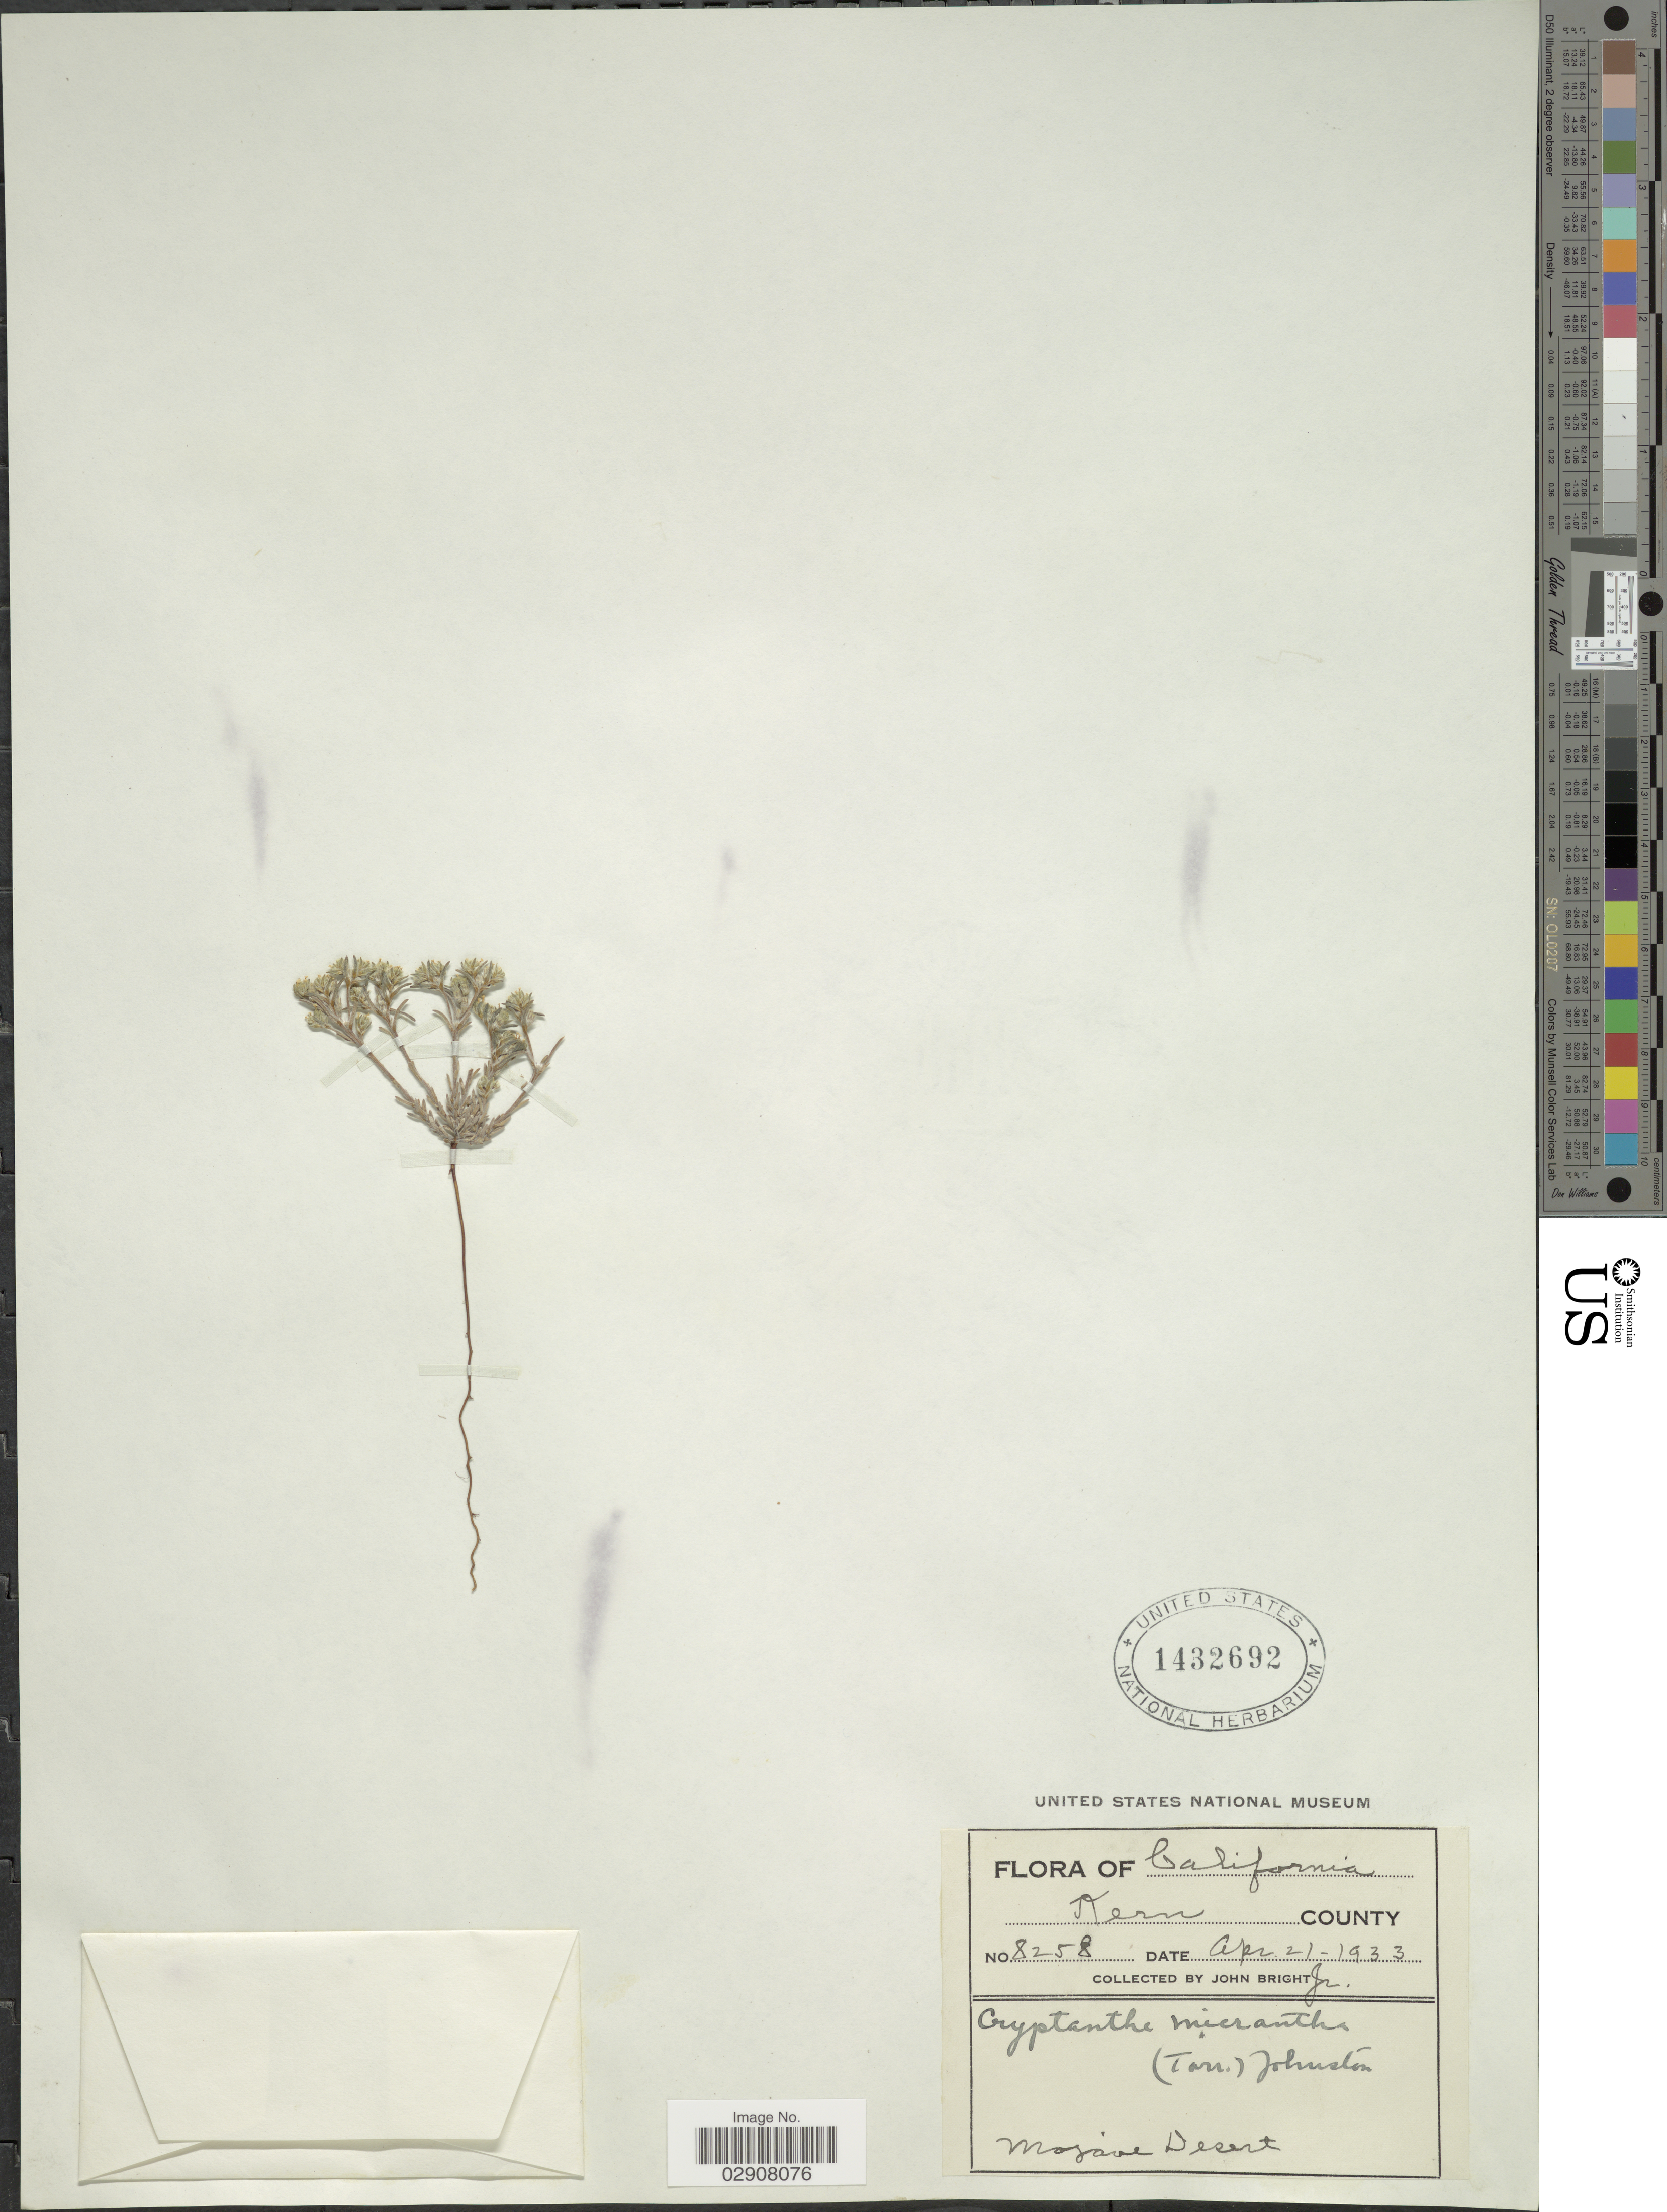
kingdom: Plantae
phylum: Tracheophyta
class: Magnoliopsida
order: Boraginales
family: Boraginaceae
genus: Cryptantha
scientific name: Cryptantha micrantha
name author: (Torr.) I.M. Johnst.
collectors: J. Bright Jr.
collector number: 8258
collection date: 1933-04-21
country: United States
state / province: California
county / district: Kern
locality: Mojave Desert.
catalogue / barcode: US 1432692